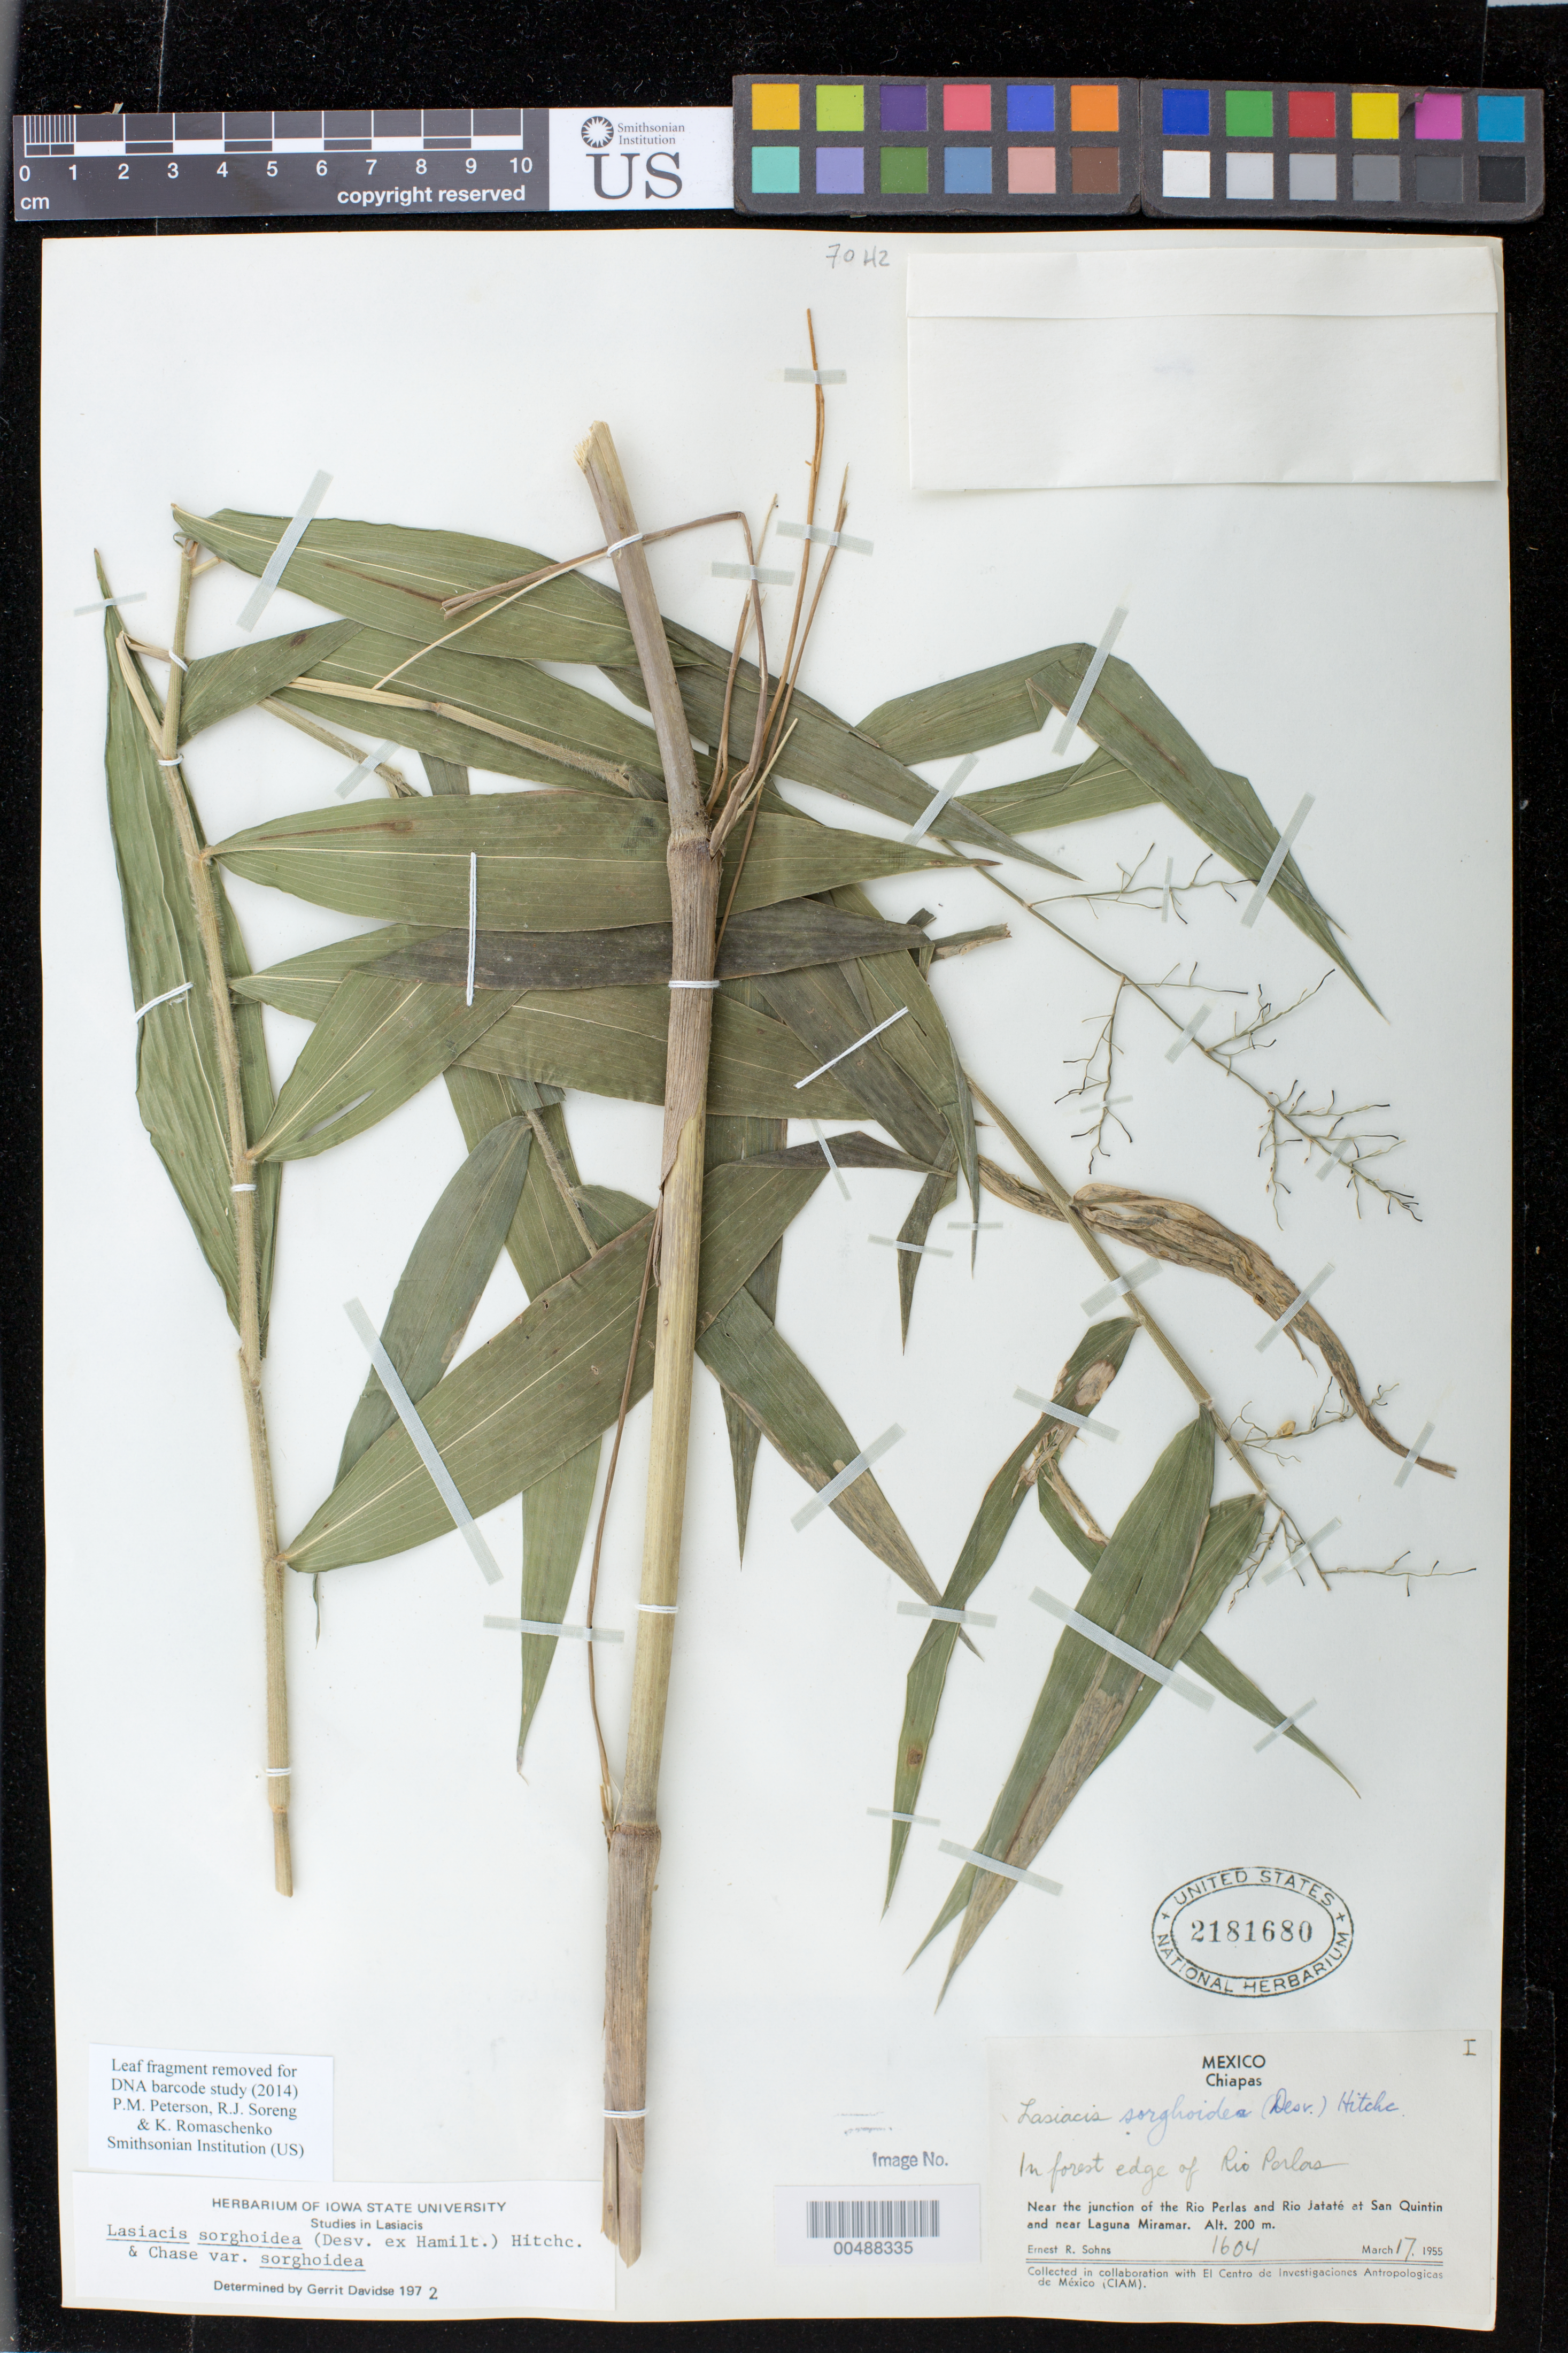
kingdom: Plantae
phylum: Tracheophyta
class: Liliopsida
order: Poales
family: Poaceae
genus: Lasiacis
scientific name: Lasiacis sorghoidea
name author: (Desv. ex Ham.) Hitchc. & Chase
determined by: Davidse, Gerrit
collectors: E. R. Sohns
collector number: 1604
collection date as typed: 17 Mar 1955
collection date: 1955-03-17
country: Mexico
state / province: Chiapas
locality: Edge of Rio Perlas, near the jct of the Rio Perlas & Rio Jatat‚ at San Quintin & near Laguna Miramar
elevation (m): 200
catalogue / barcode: US 2181680